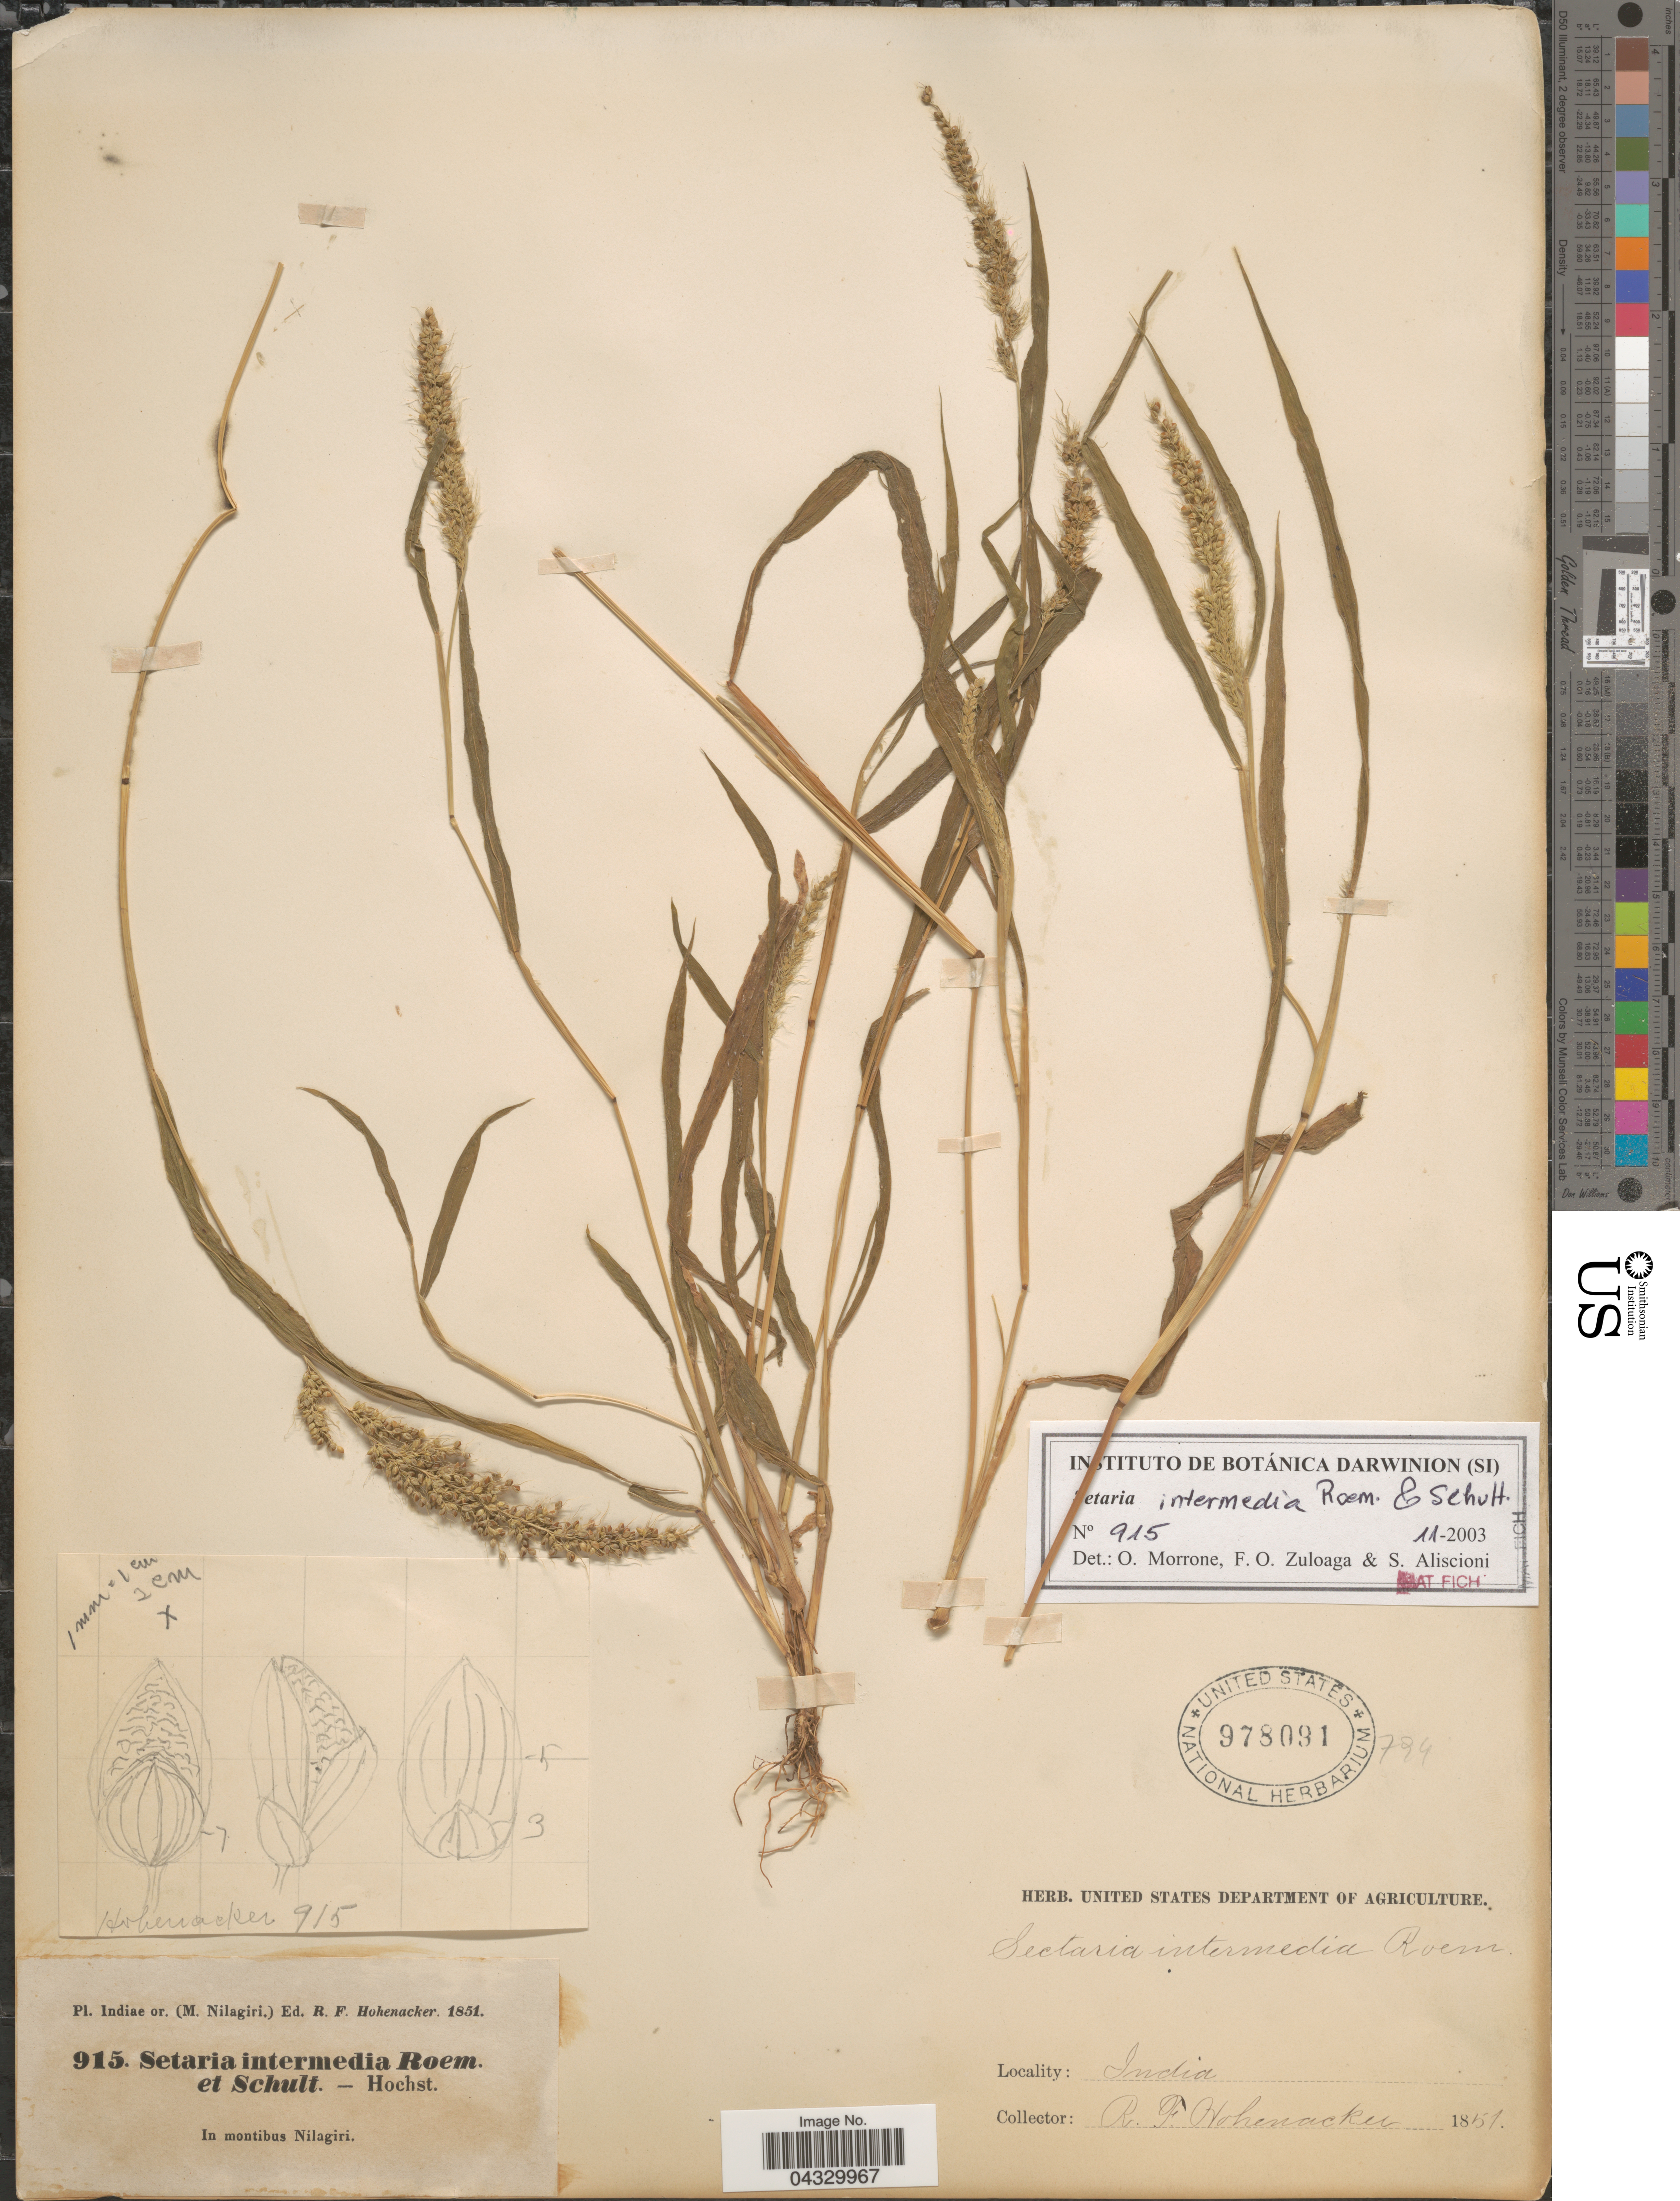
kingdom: Plantae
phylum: Tracheophyta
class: Liliopsida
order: Poales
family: Poaceae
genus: Setaria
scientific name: Setaria intermedia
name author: Roem. & Schult.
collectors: R. F. Hohenacker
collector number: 915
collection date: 1851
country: India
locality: Indiae or. (M. Nilagiri). In montibus Nilagiri.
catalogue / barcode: US 978091